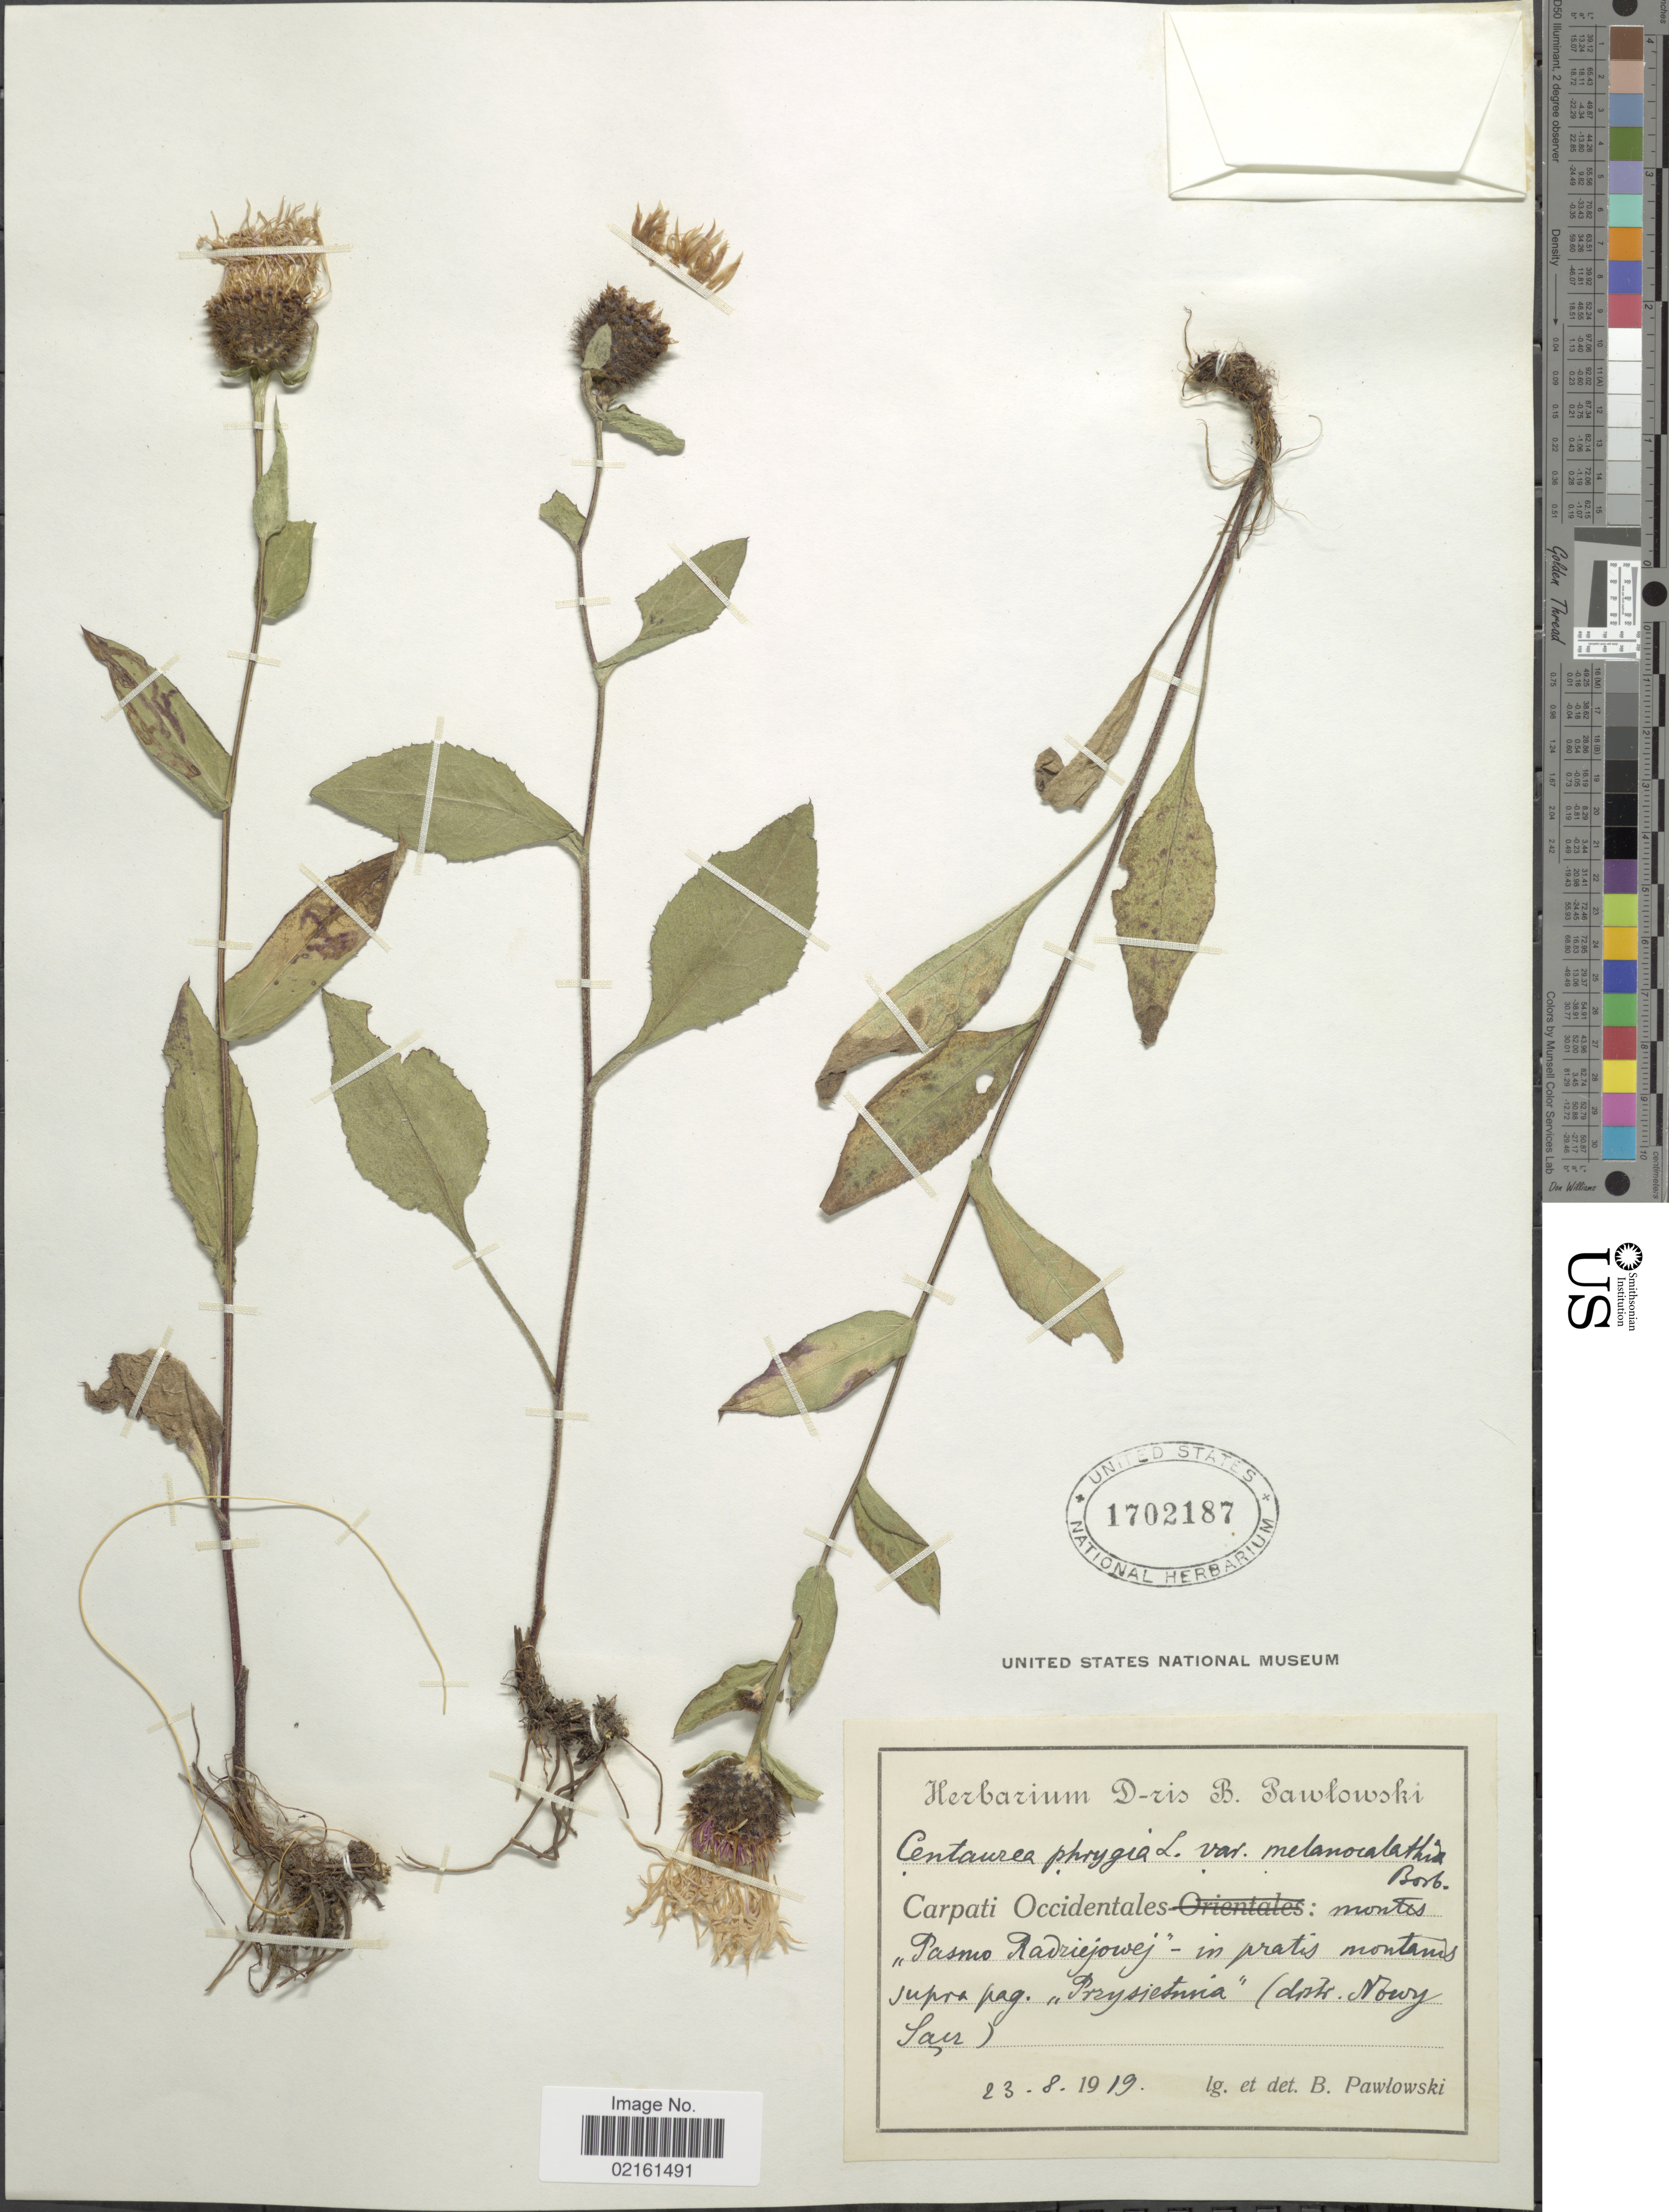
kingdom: Plantae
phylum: Tracheophyta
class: Magnoliopsida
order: Asterales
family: Asteraceae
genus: Centaurea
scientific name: Centaurea phrygia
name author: L.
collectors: B. Pawlowski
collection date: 1919-08-23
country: Poland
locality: Carpati Occidentales, montis Pasmo Radriejowej, supra pag. Prysietniea (distr. Nowy Saer) [interpreted]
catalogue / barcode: US 1702187